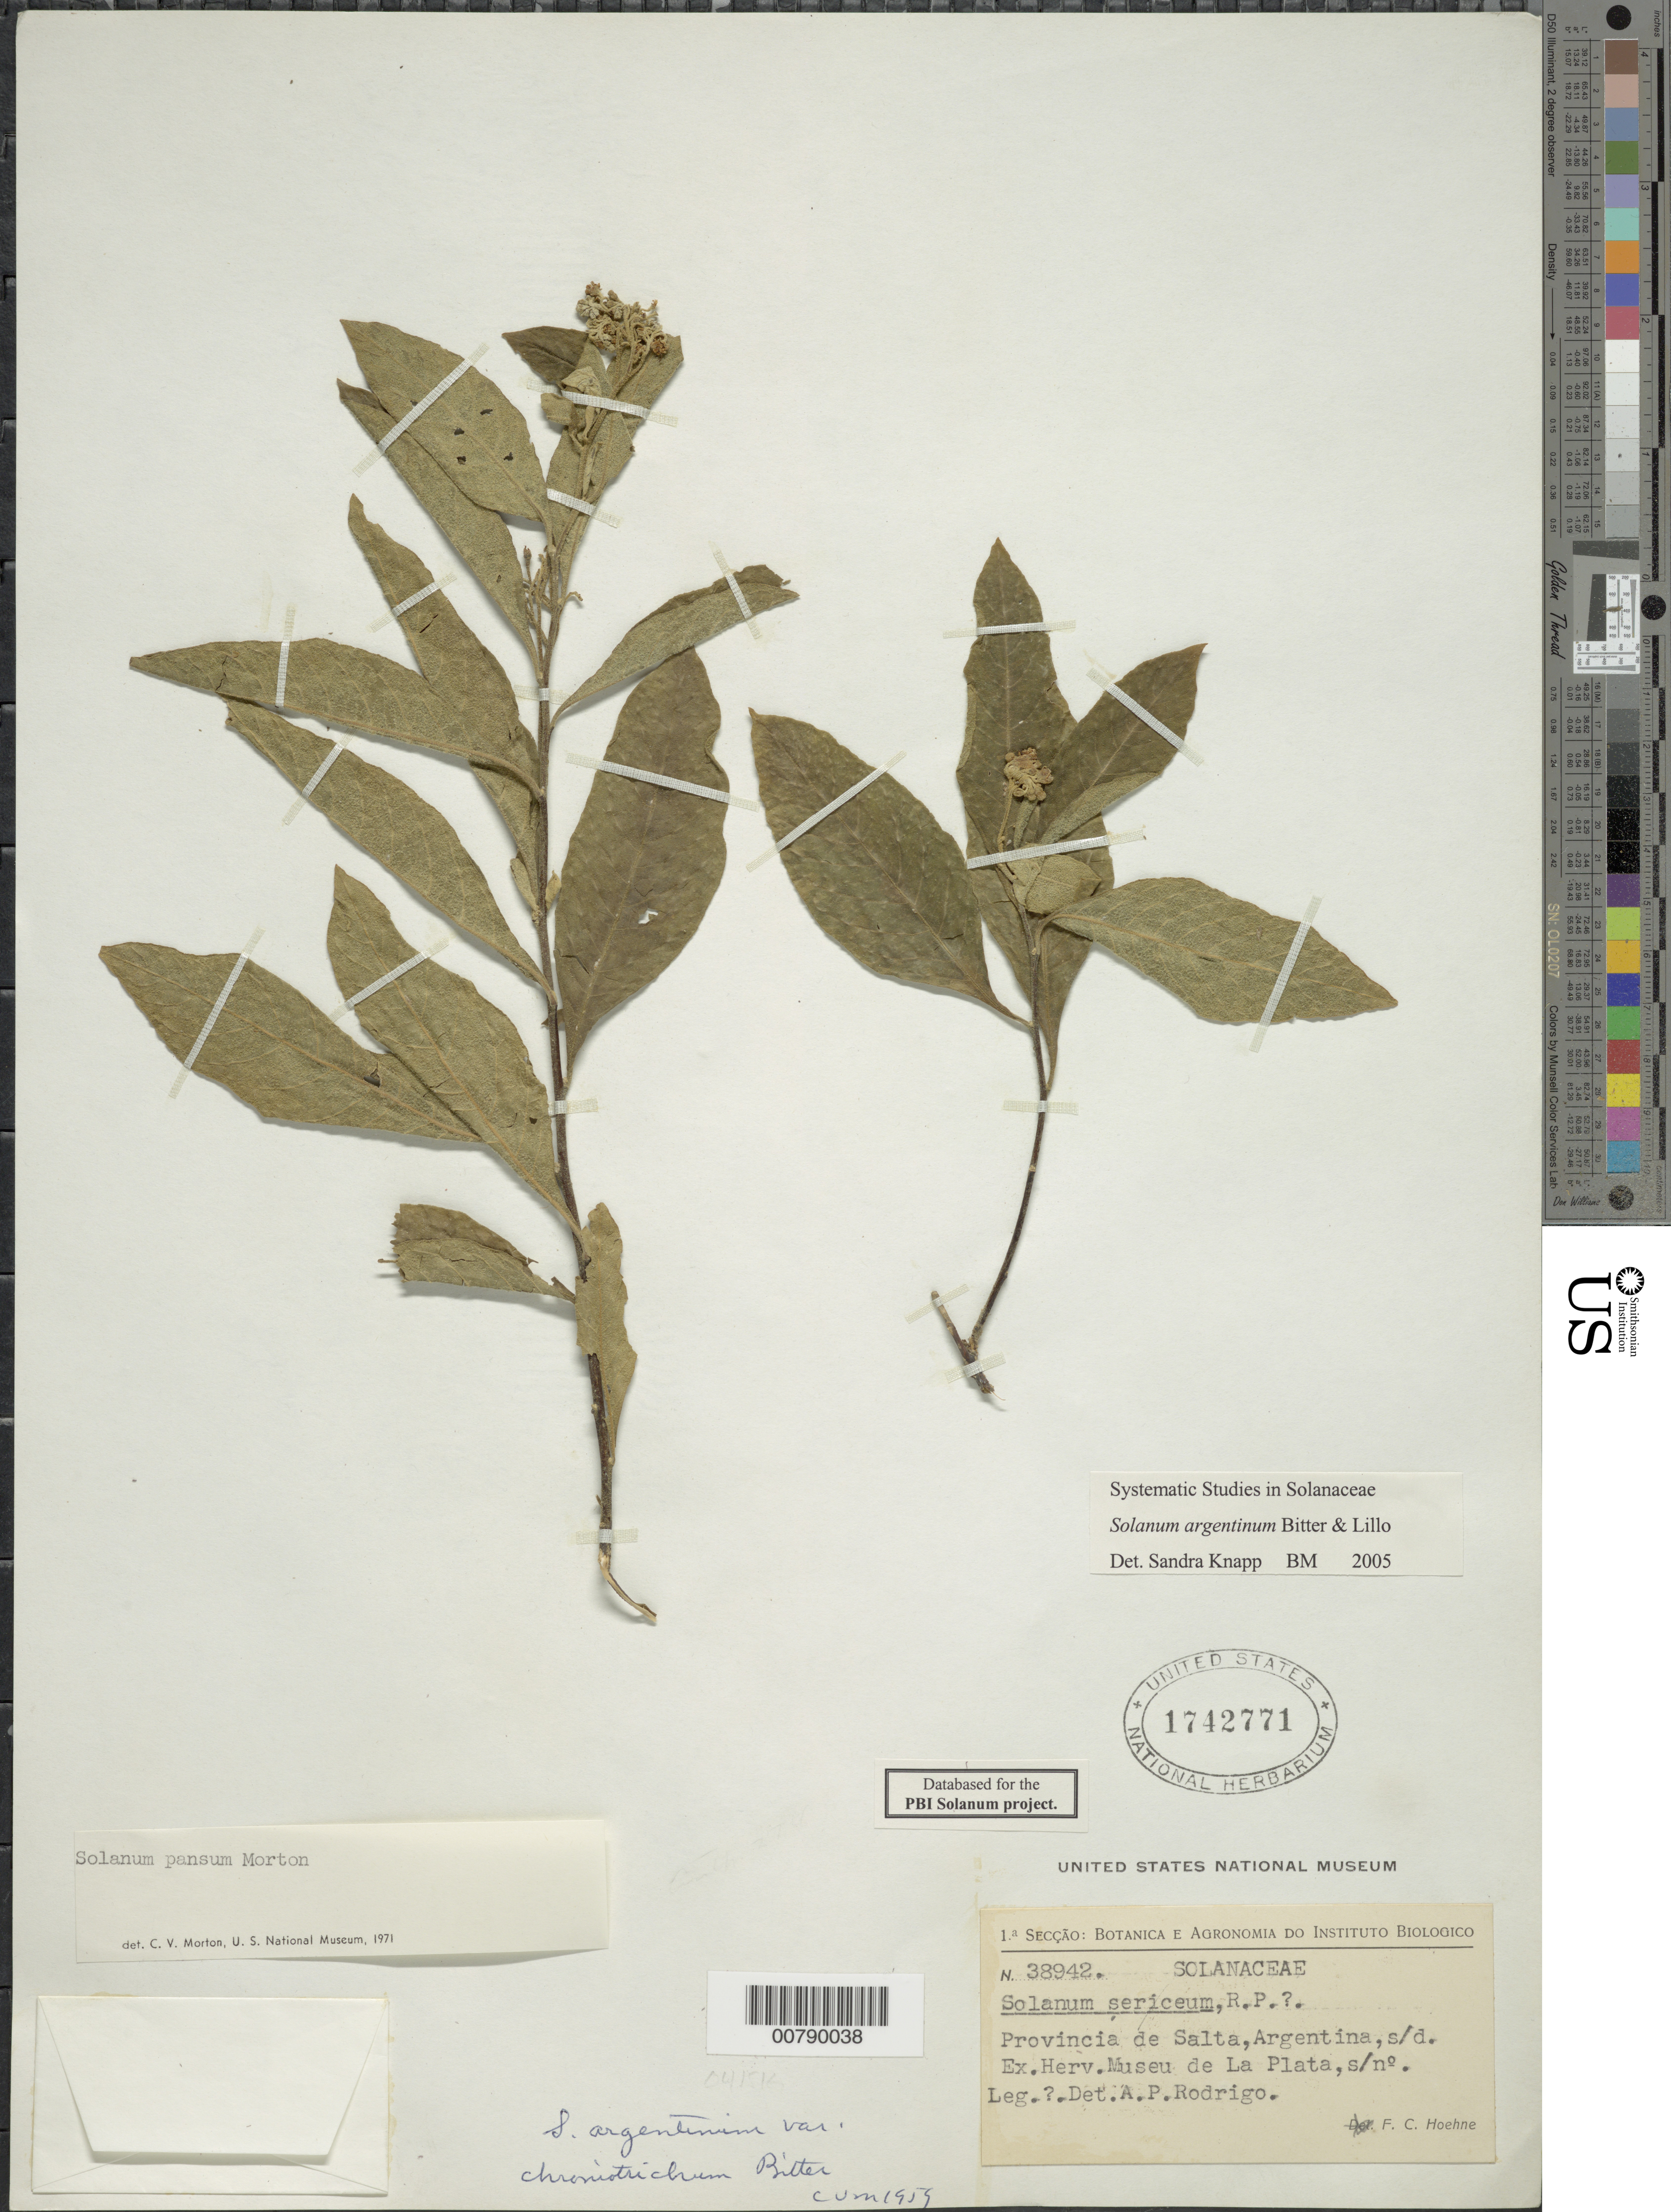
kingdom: Plantae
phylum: Tracheophyta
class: Magnoliopsida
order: Solanales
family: Solanaceae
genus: Solanum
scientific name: Solanum argentinum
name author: Bitter & Lillo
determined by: Knapp, S. D.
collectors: H. Herb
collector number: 38942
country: Argentina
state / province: Salta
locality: sin. loc.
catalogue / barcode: US 1742771